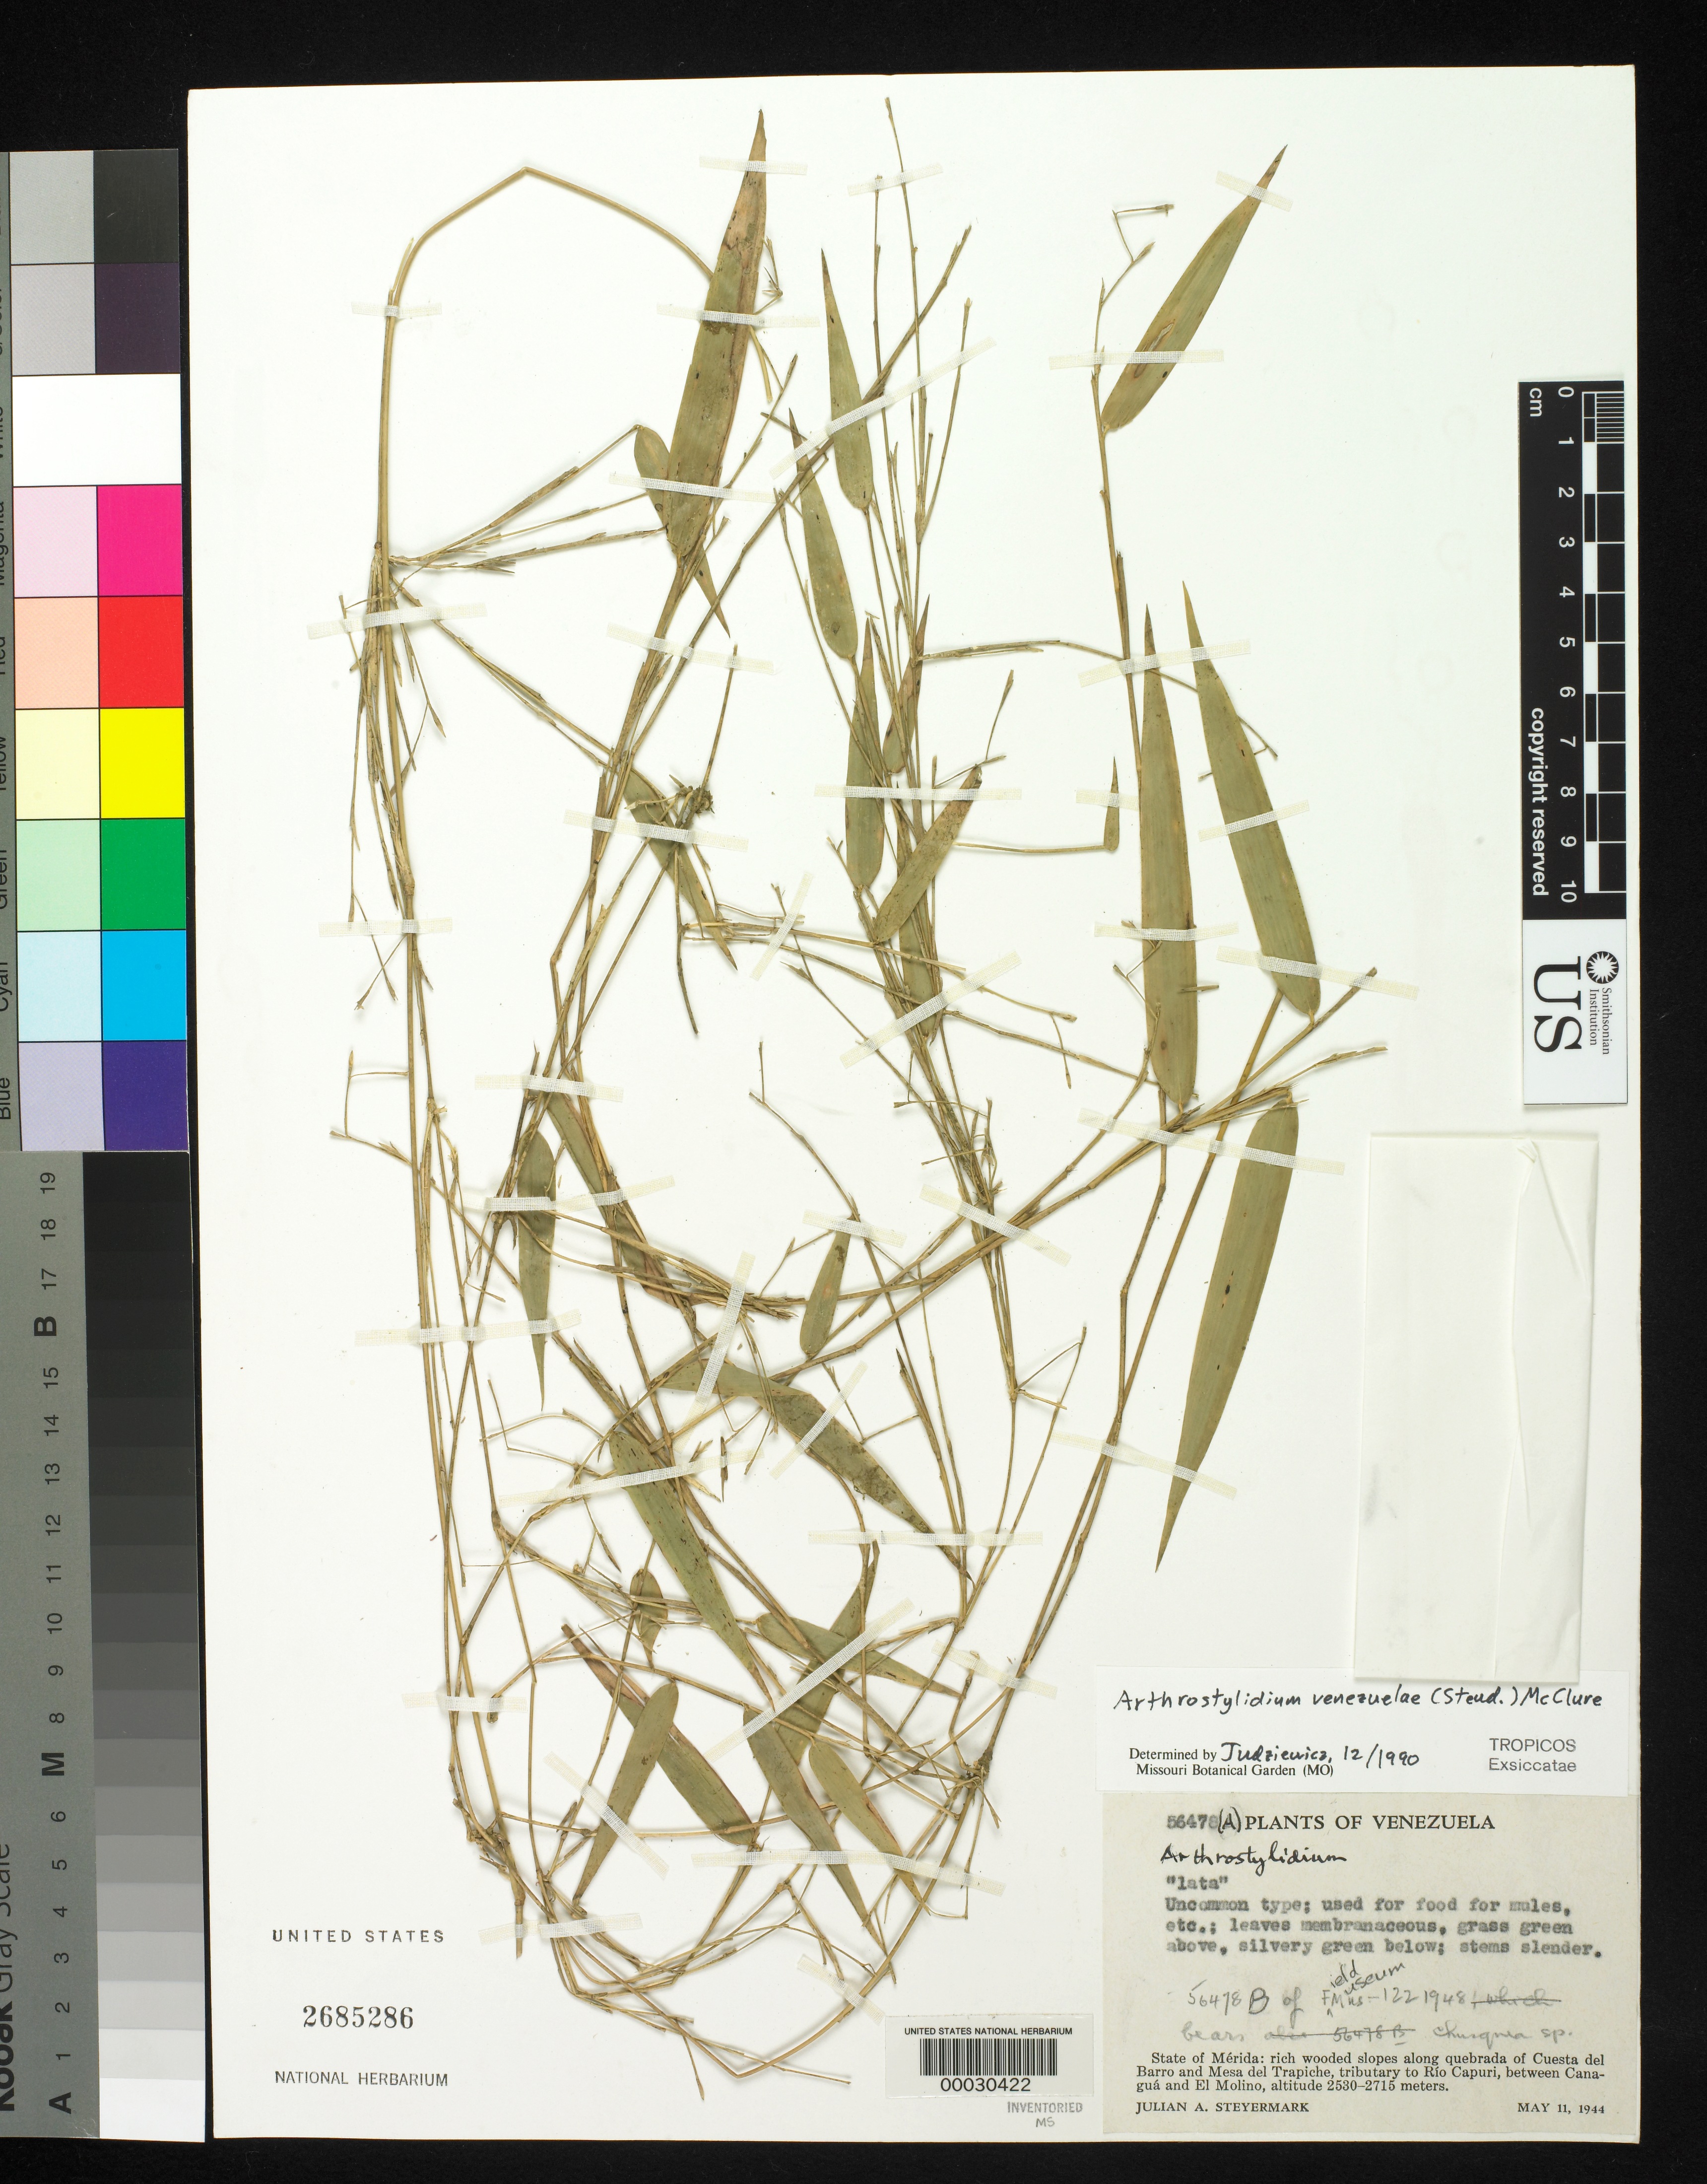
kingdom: Plantae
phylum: Tracheophyta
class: Liliopsida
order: Poales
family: Poaceae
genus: Arthrostylidium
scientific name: Arthrostylidium venezuelae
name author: (Steud.) McClure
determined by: Judziewicz, E. J.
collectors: J. Steyermark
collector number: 56478 A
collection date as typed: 11 May 1944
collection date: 1944-05-11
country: Venezuela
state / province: Mérida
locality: Along quebrada of cuesta del barro and mesa del trapiche, tributary to rio capuri, between canagua and el molino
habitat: Rich wooded slopes along quebrada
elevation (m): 2530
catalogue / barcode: US 2685286